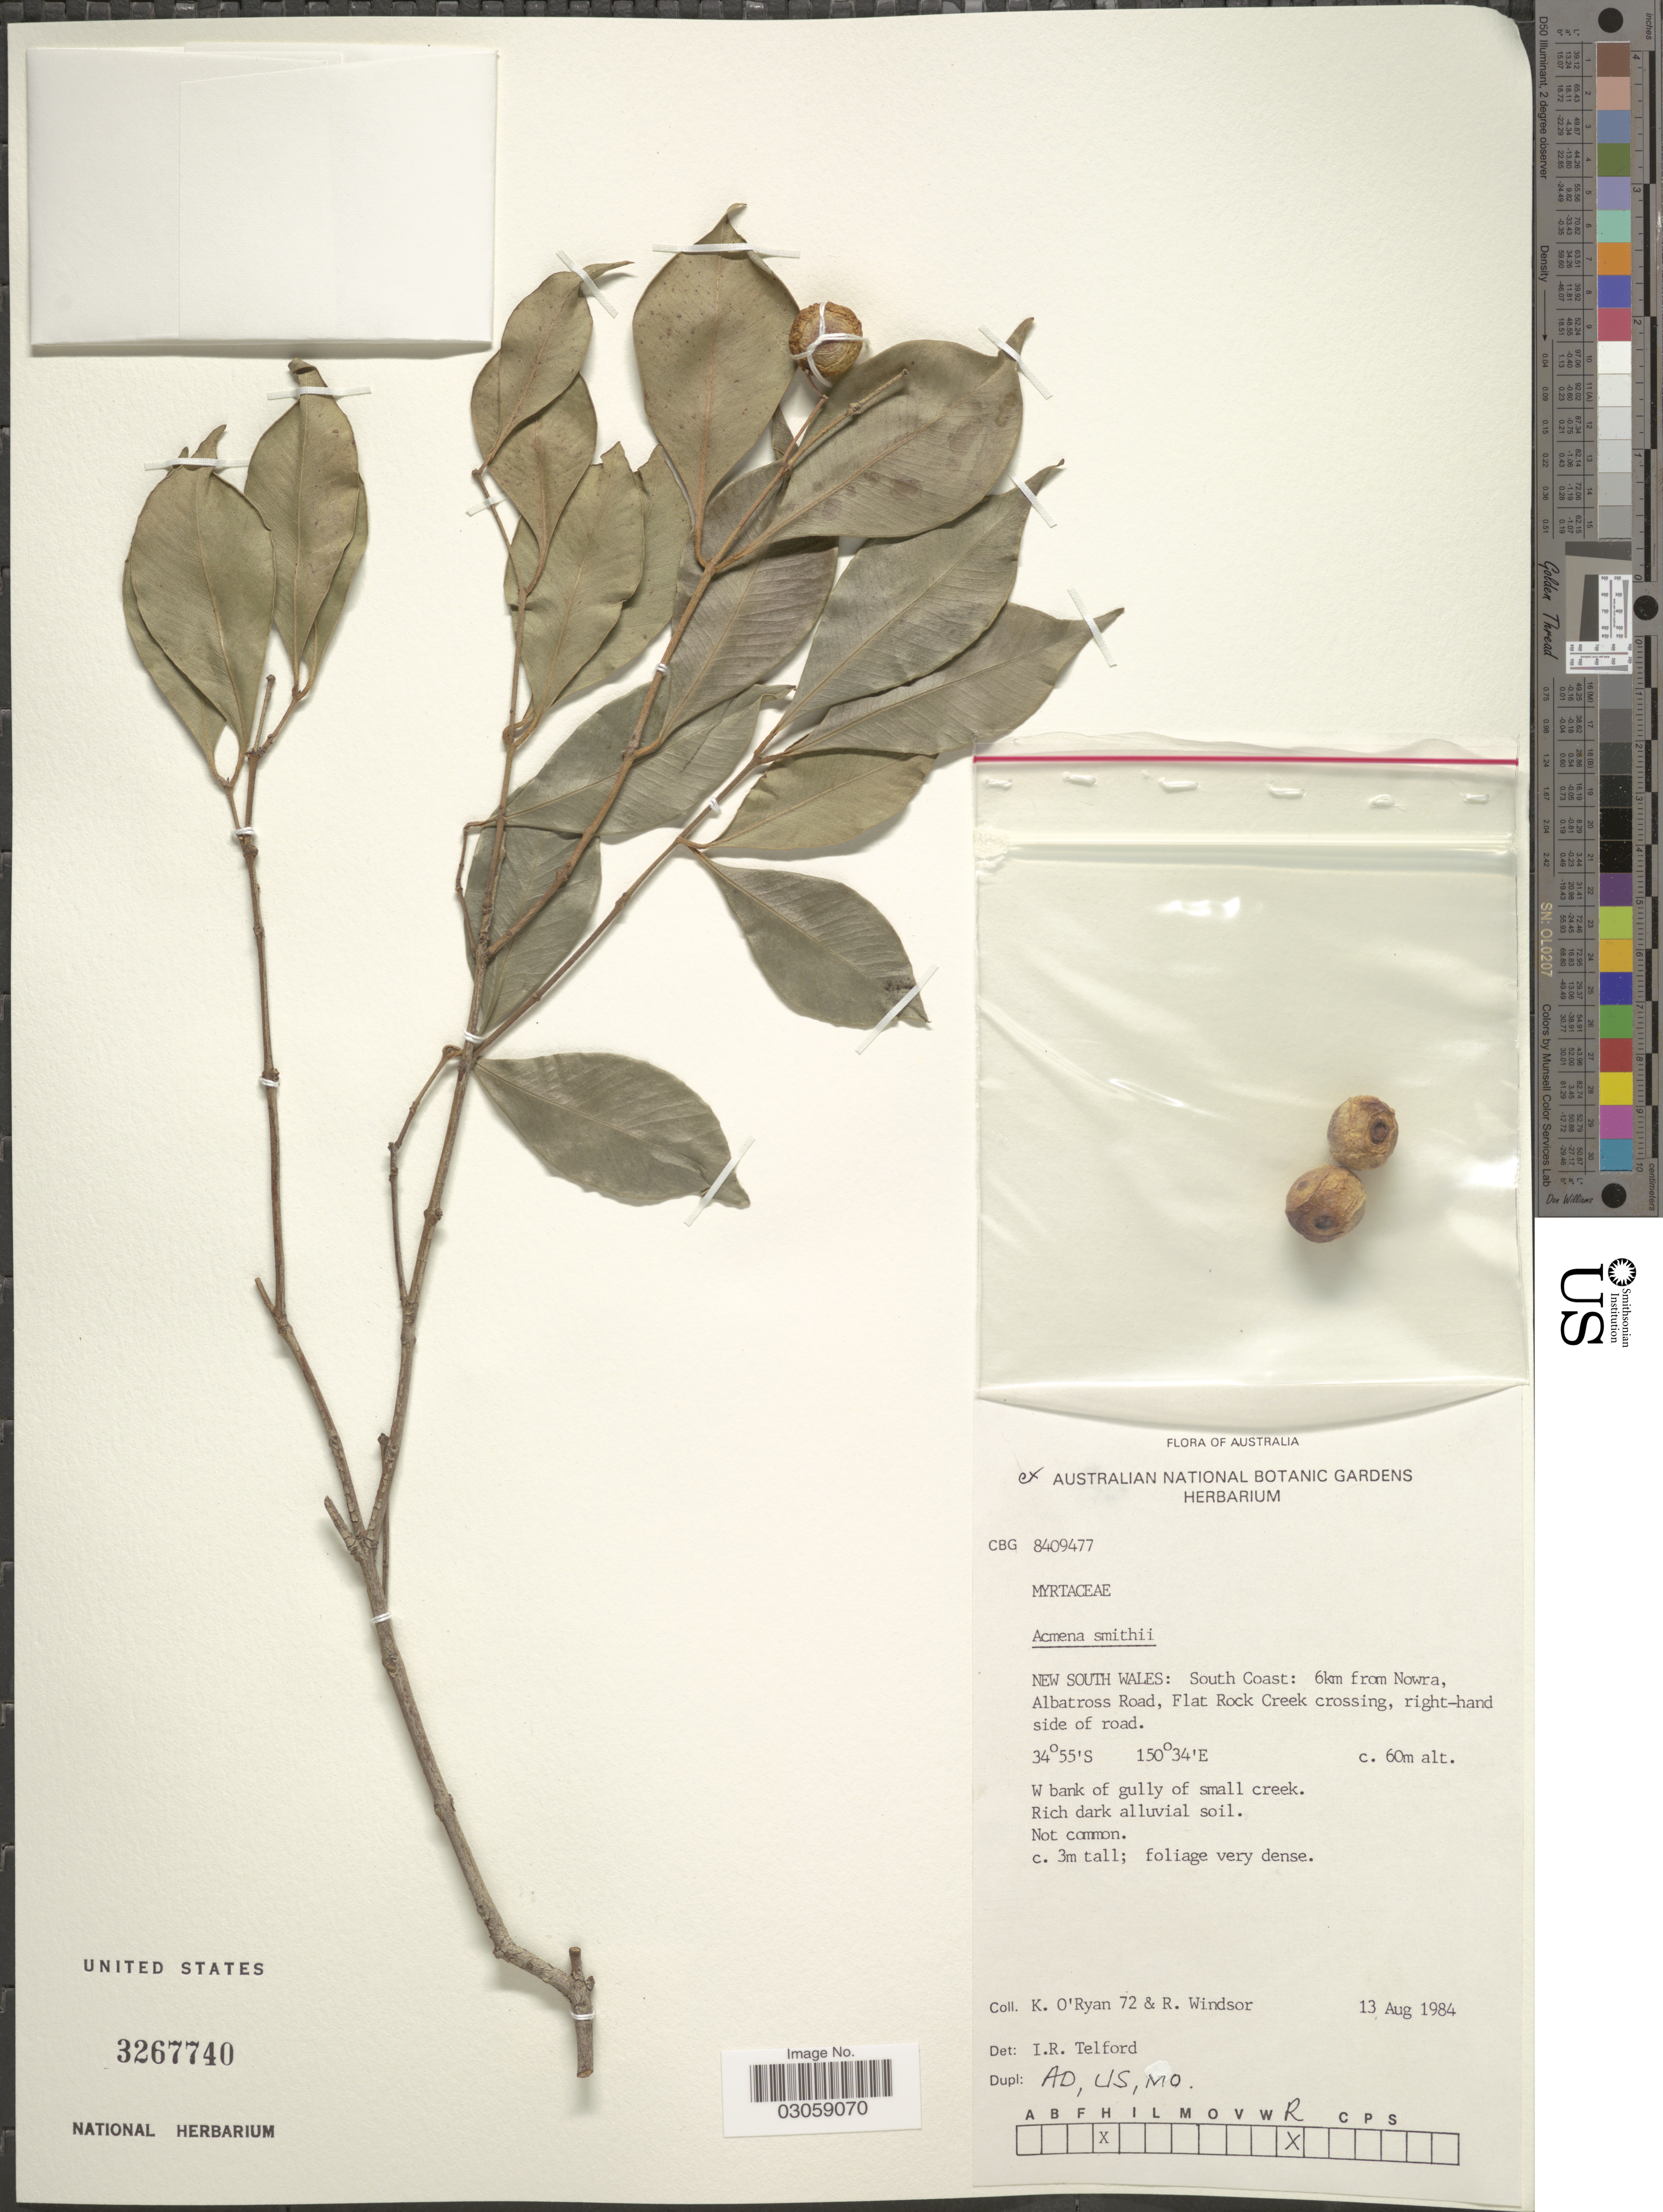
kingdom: Plantae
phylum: Tracheophyta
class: Magnoliopsida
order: Myrtales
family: Myrtaceae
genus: Syzygium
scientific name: Syzygium smithii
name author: (Poir.) Nied.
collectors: K. O'Ryan & R. Windsor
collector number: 72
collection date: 1984-08-13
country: Australia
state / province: New South Wales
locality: South Coast: 6km from Nowra, Albatross Road, Flat Rock Creek crossing, right-hand side of road.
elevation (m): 60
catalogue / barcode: US 3267740